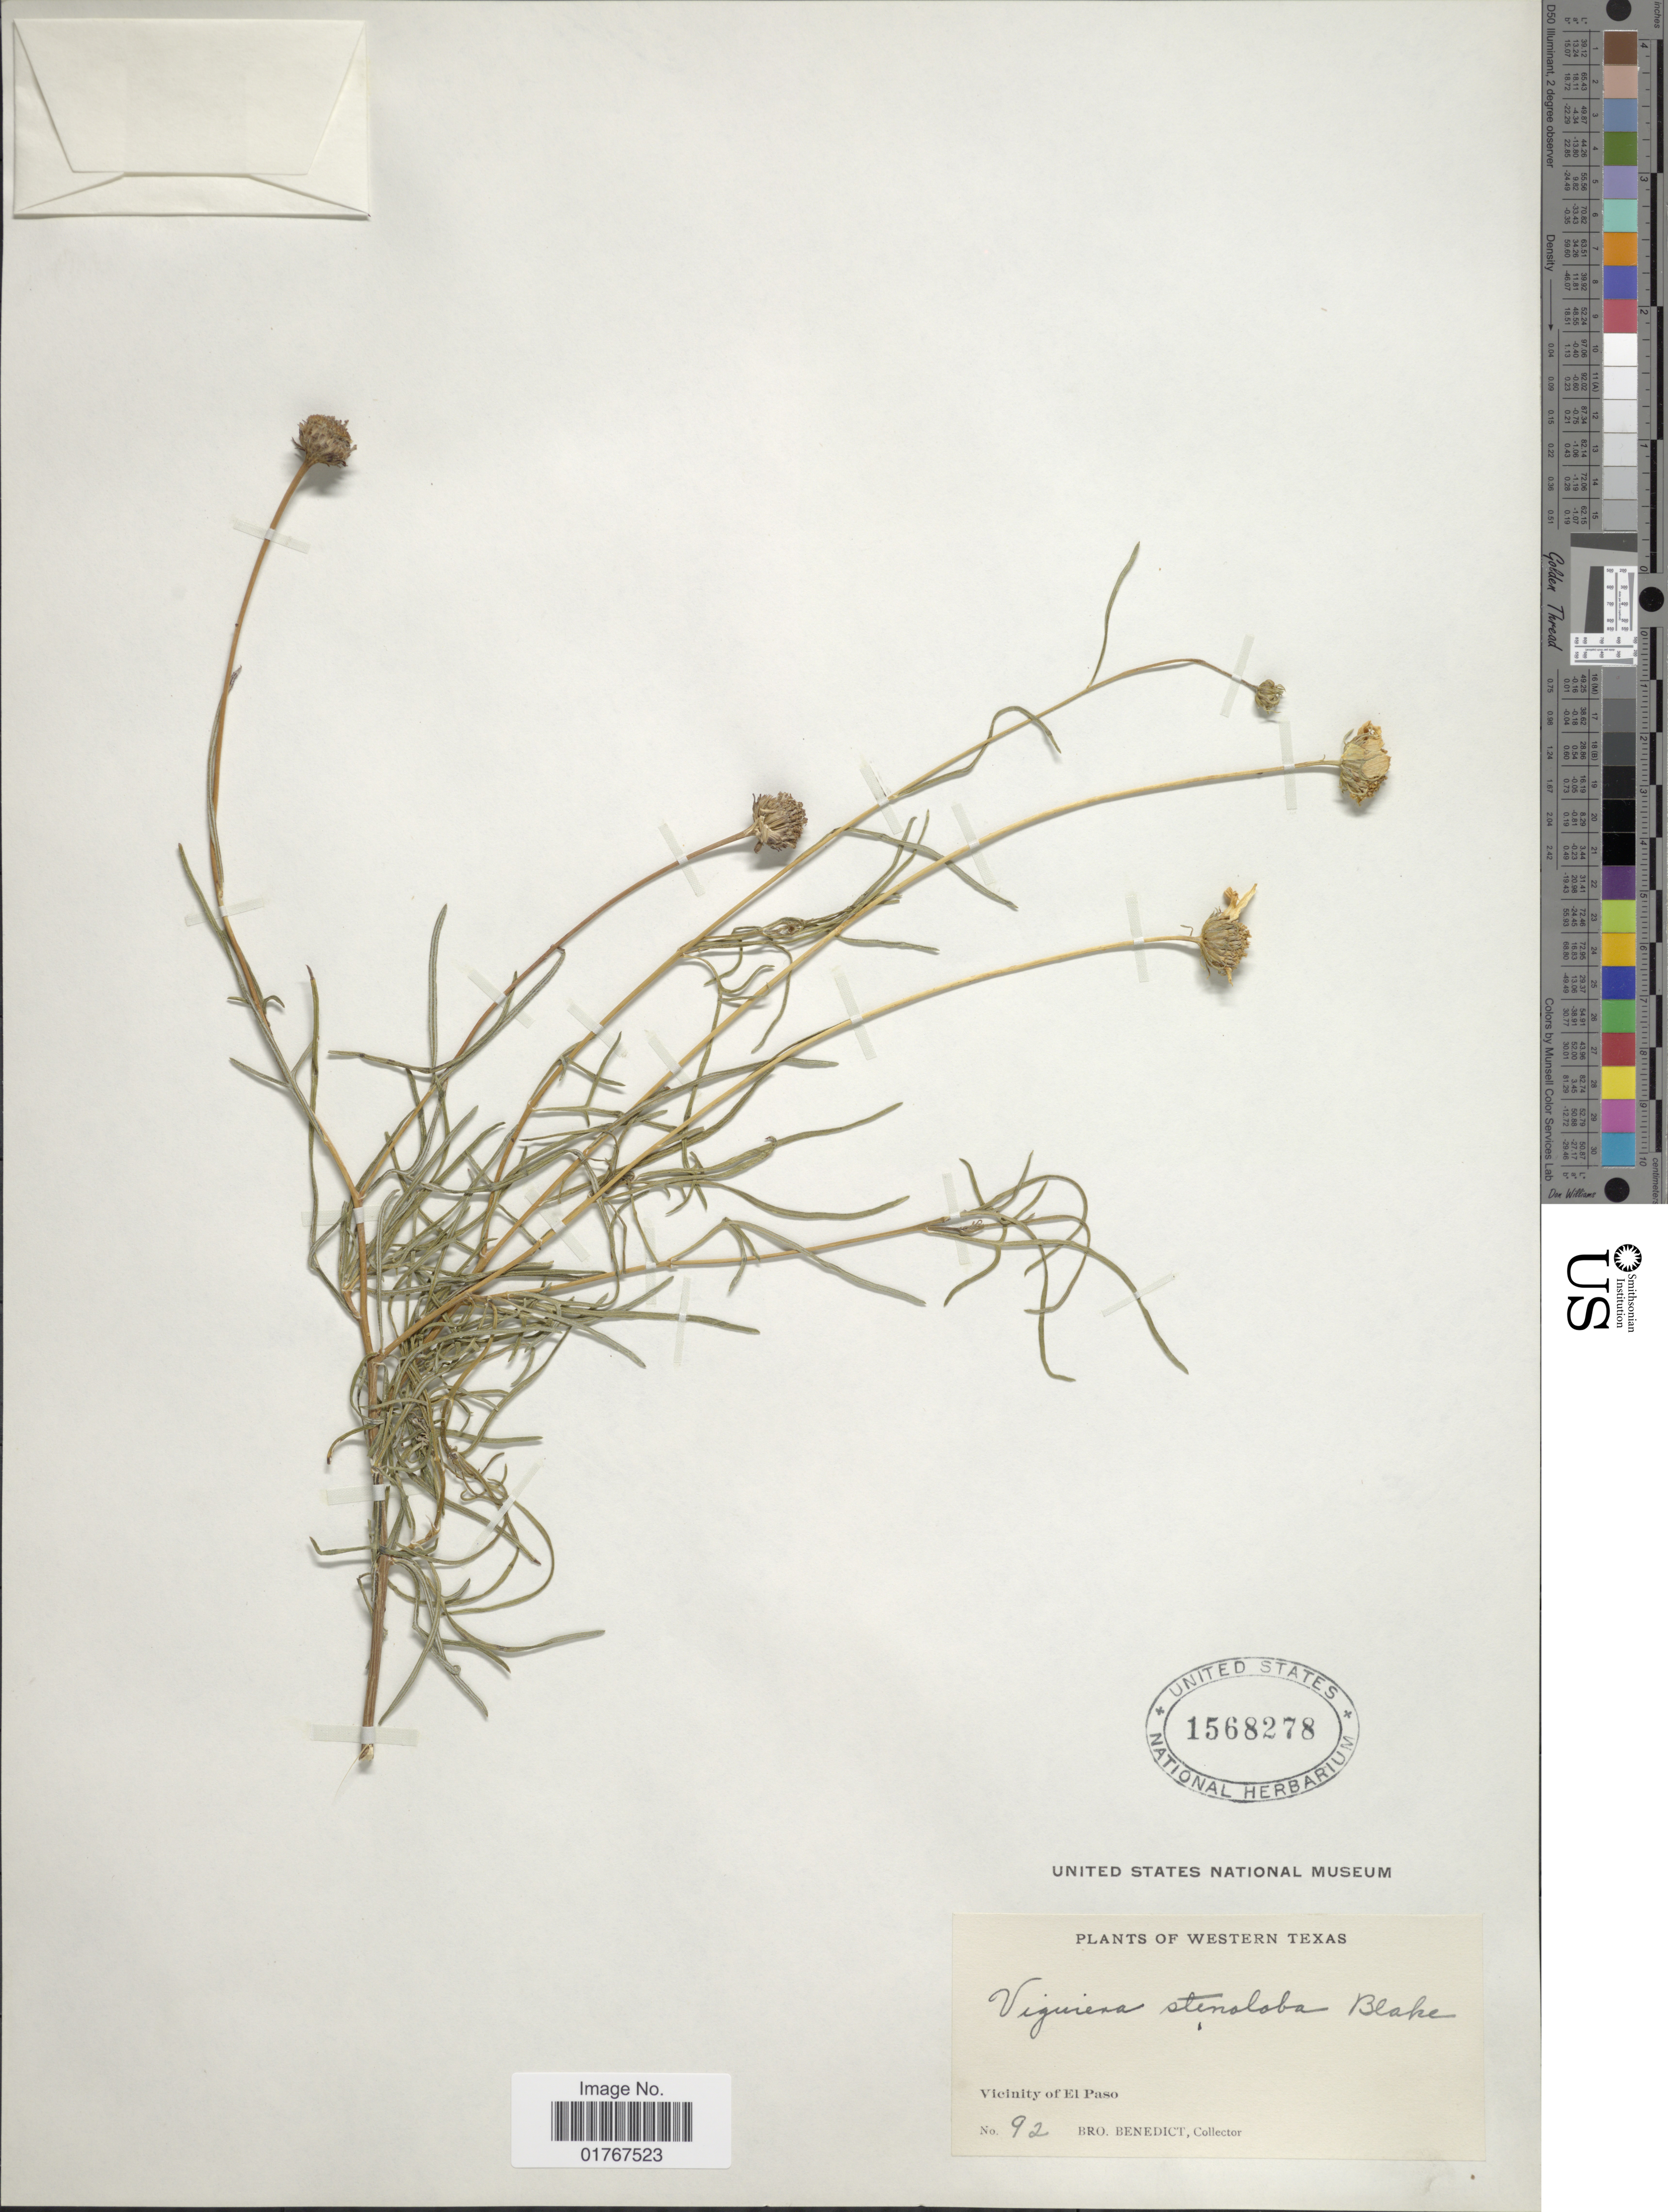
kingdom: Plantae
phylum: Tracheophyta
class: Magnoliopsida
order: Asterales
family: Asteraceae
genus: Viguiera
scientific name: Viguiera stenoloba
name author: S.F. Blake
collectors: Bro. Benedict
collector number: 92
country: United States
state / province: Texas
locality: Western texas, Vicinity of El Paso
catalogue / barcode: US 1568278